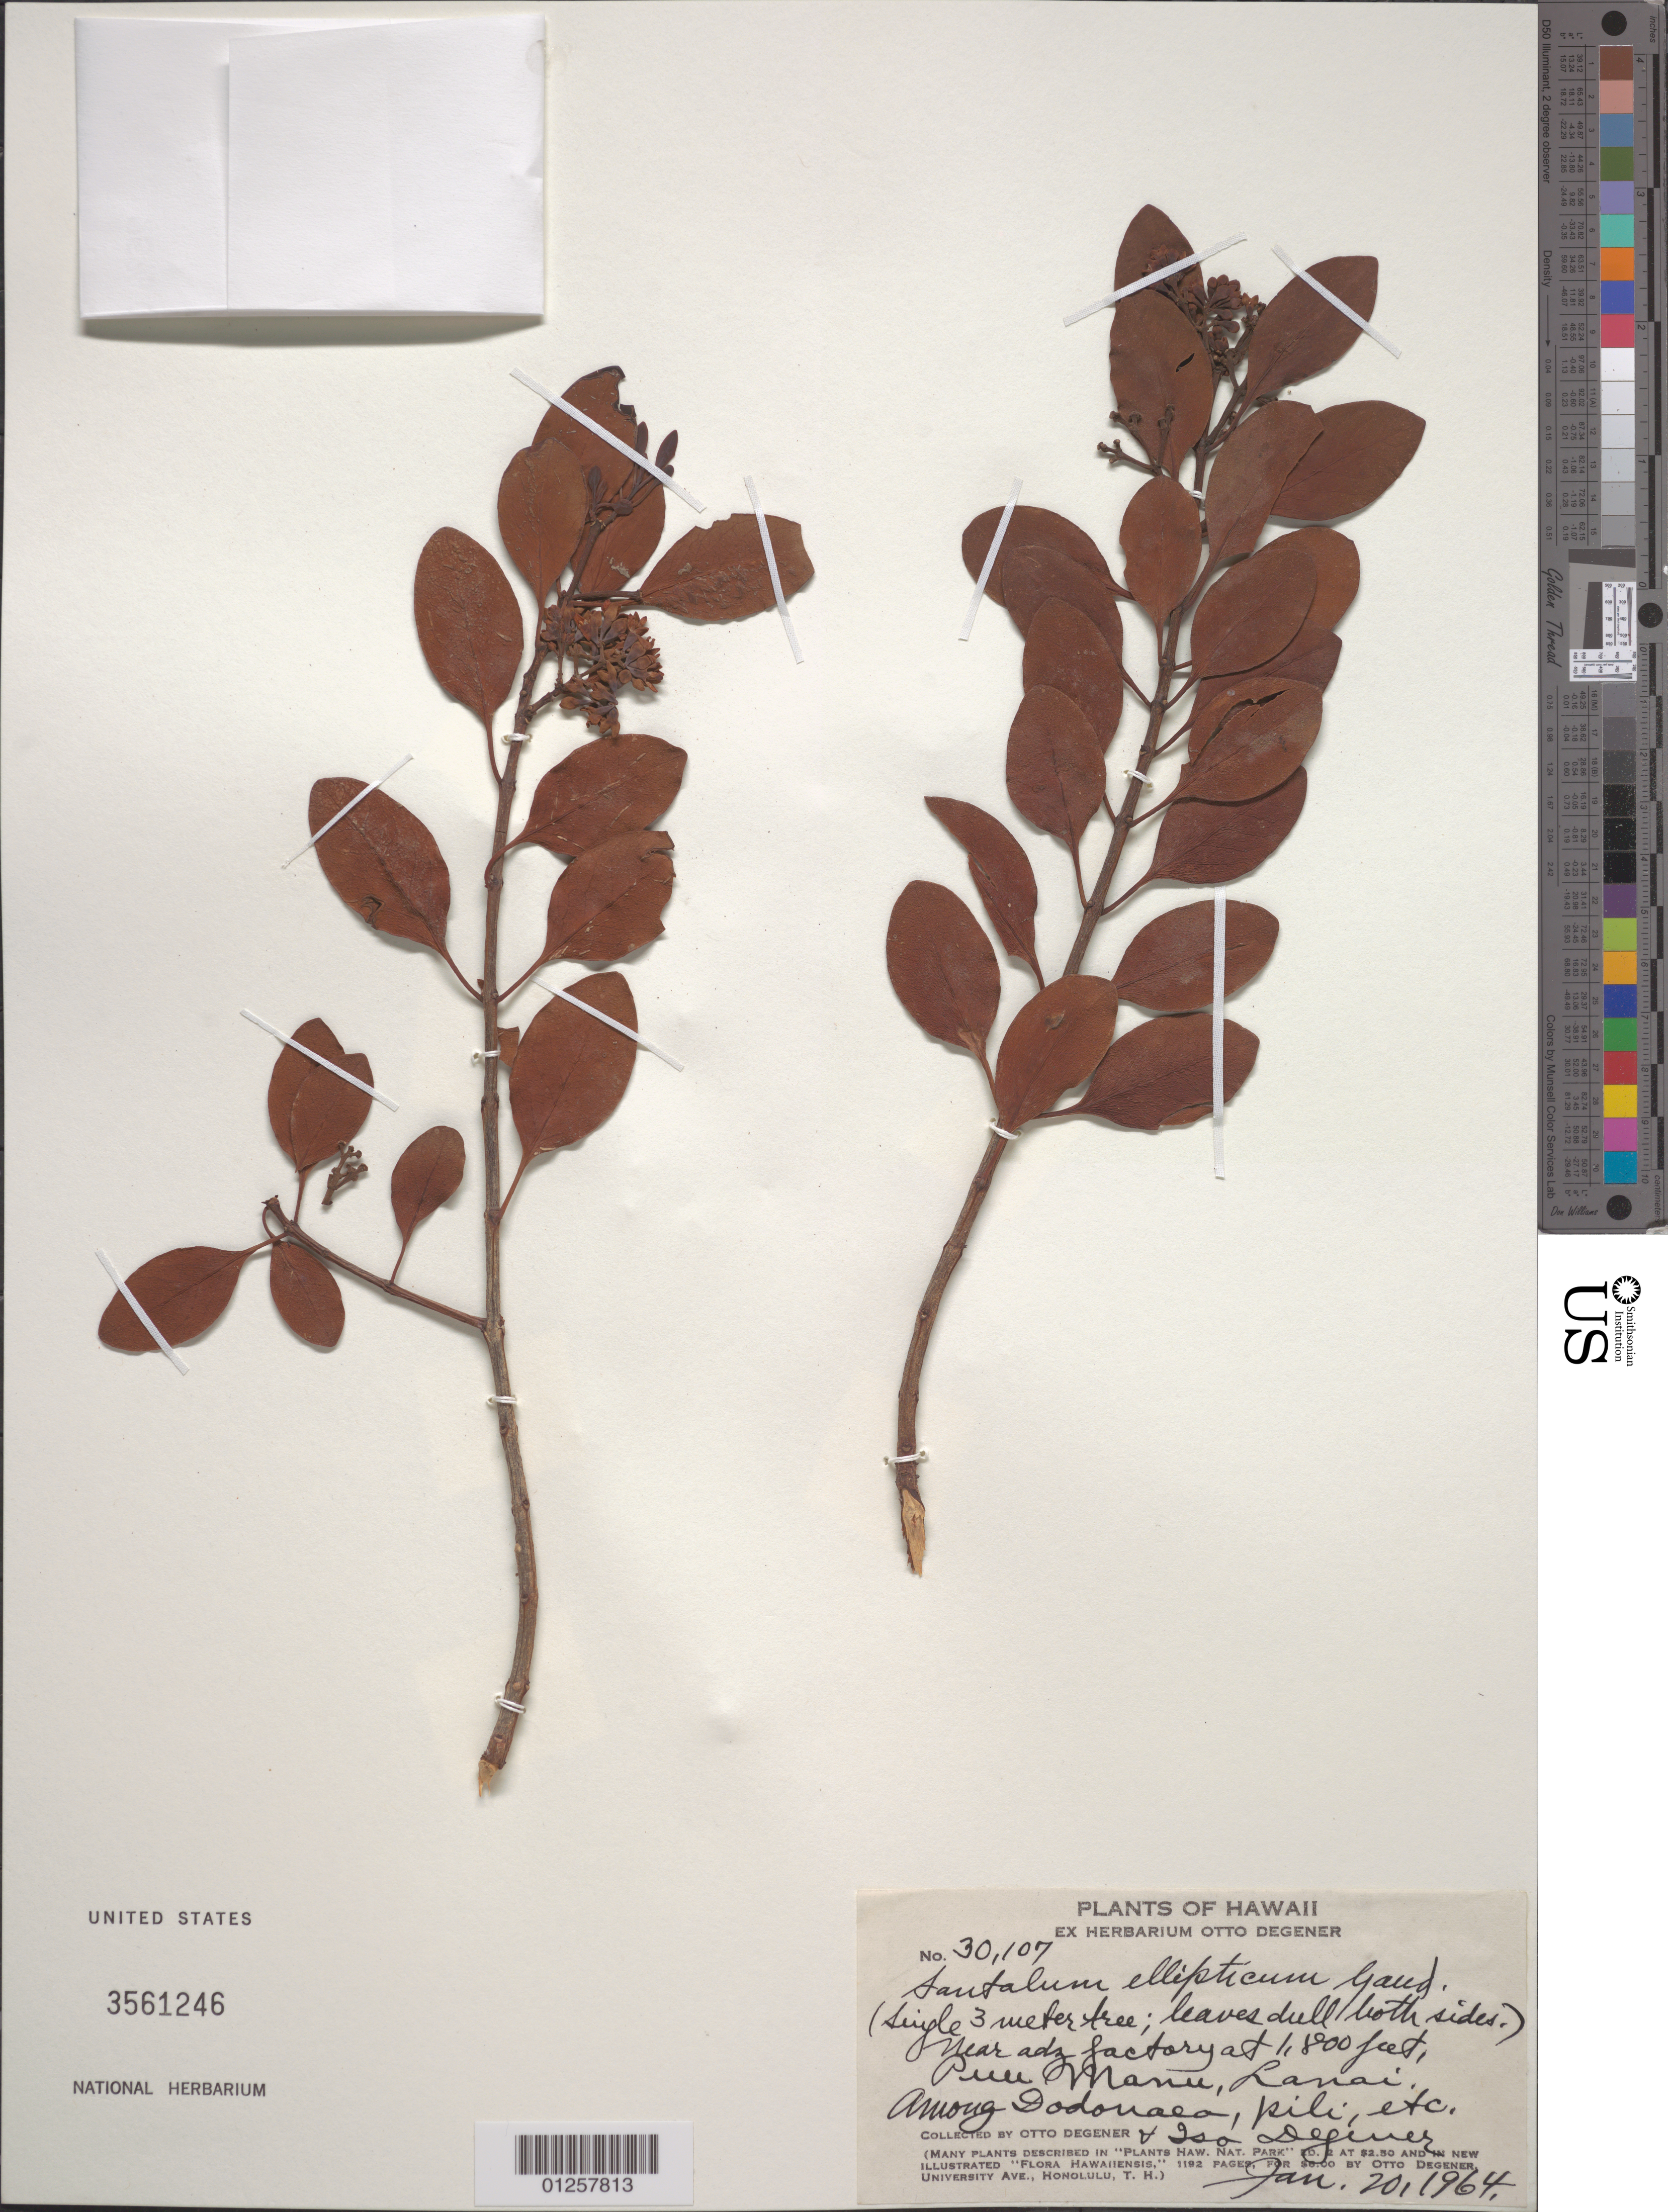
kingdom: Plantae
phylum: Tracheophyta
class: Magnoliopsida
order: Santalales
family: Santalaceae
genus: Santalum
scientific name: Santalum ellipticum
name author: Gaudich.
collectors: O. Degener & I. Degener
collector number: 30107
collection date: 1964-01-20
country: United States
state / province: Hawaii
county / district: Maui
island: Lana'i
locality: Puu Manu.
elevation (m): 549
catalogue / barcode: US 3561246